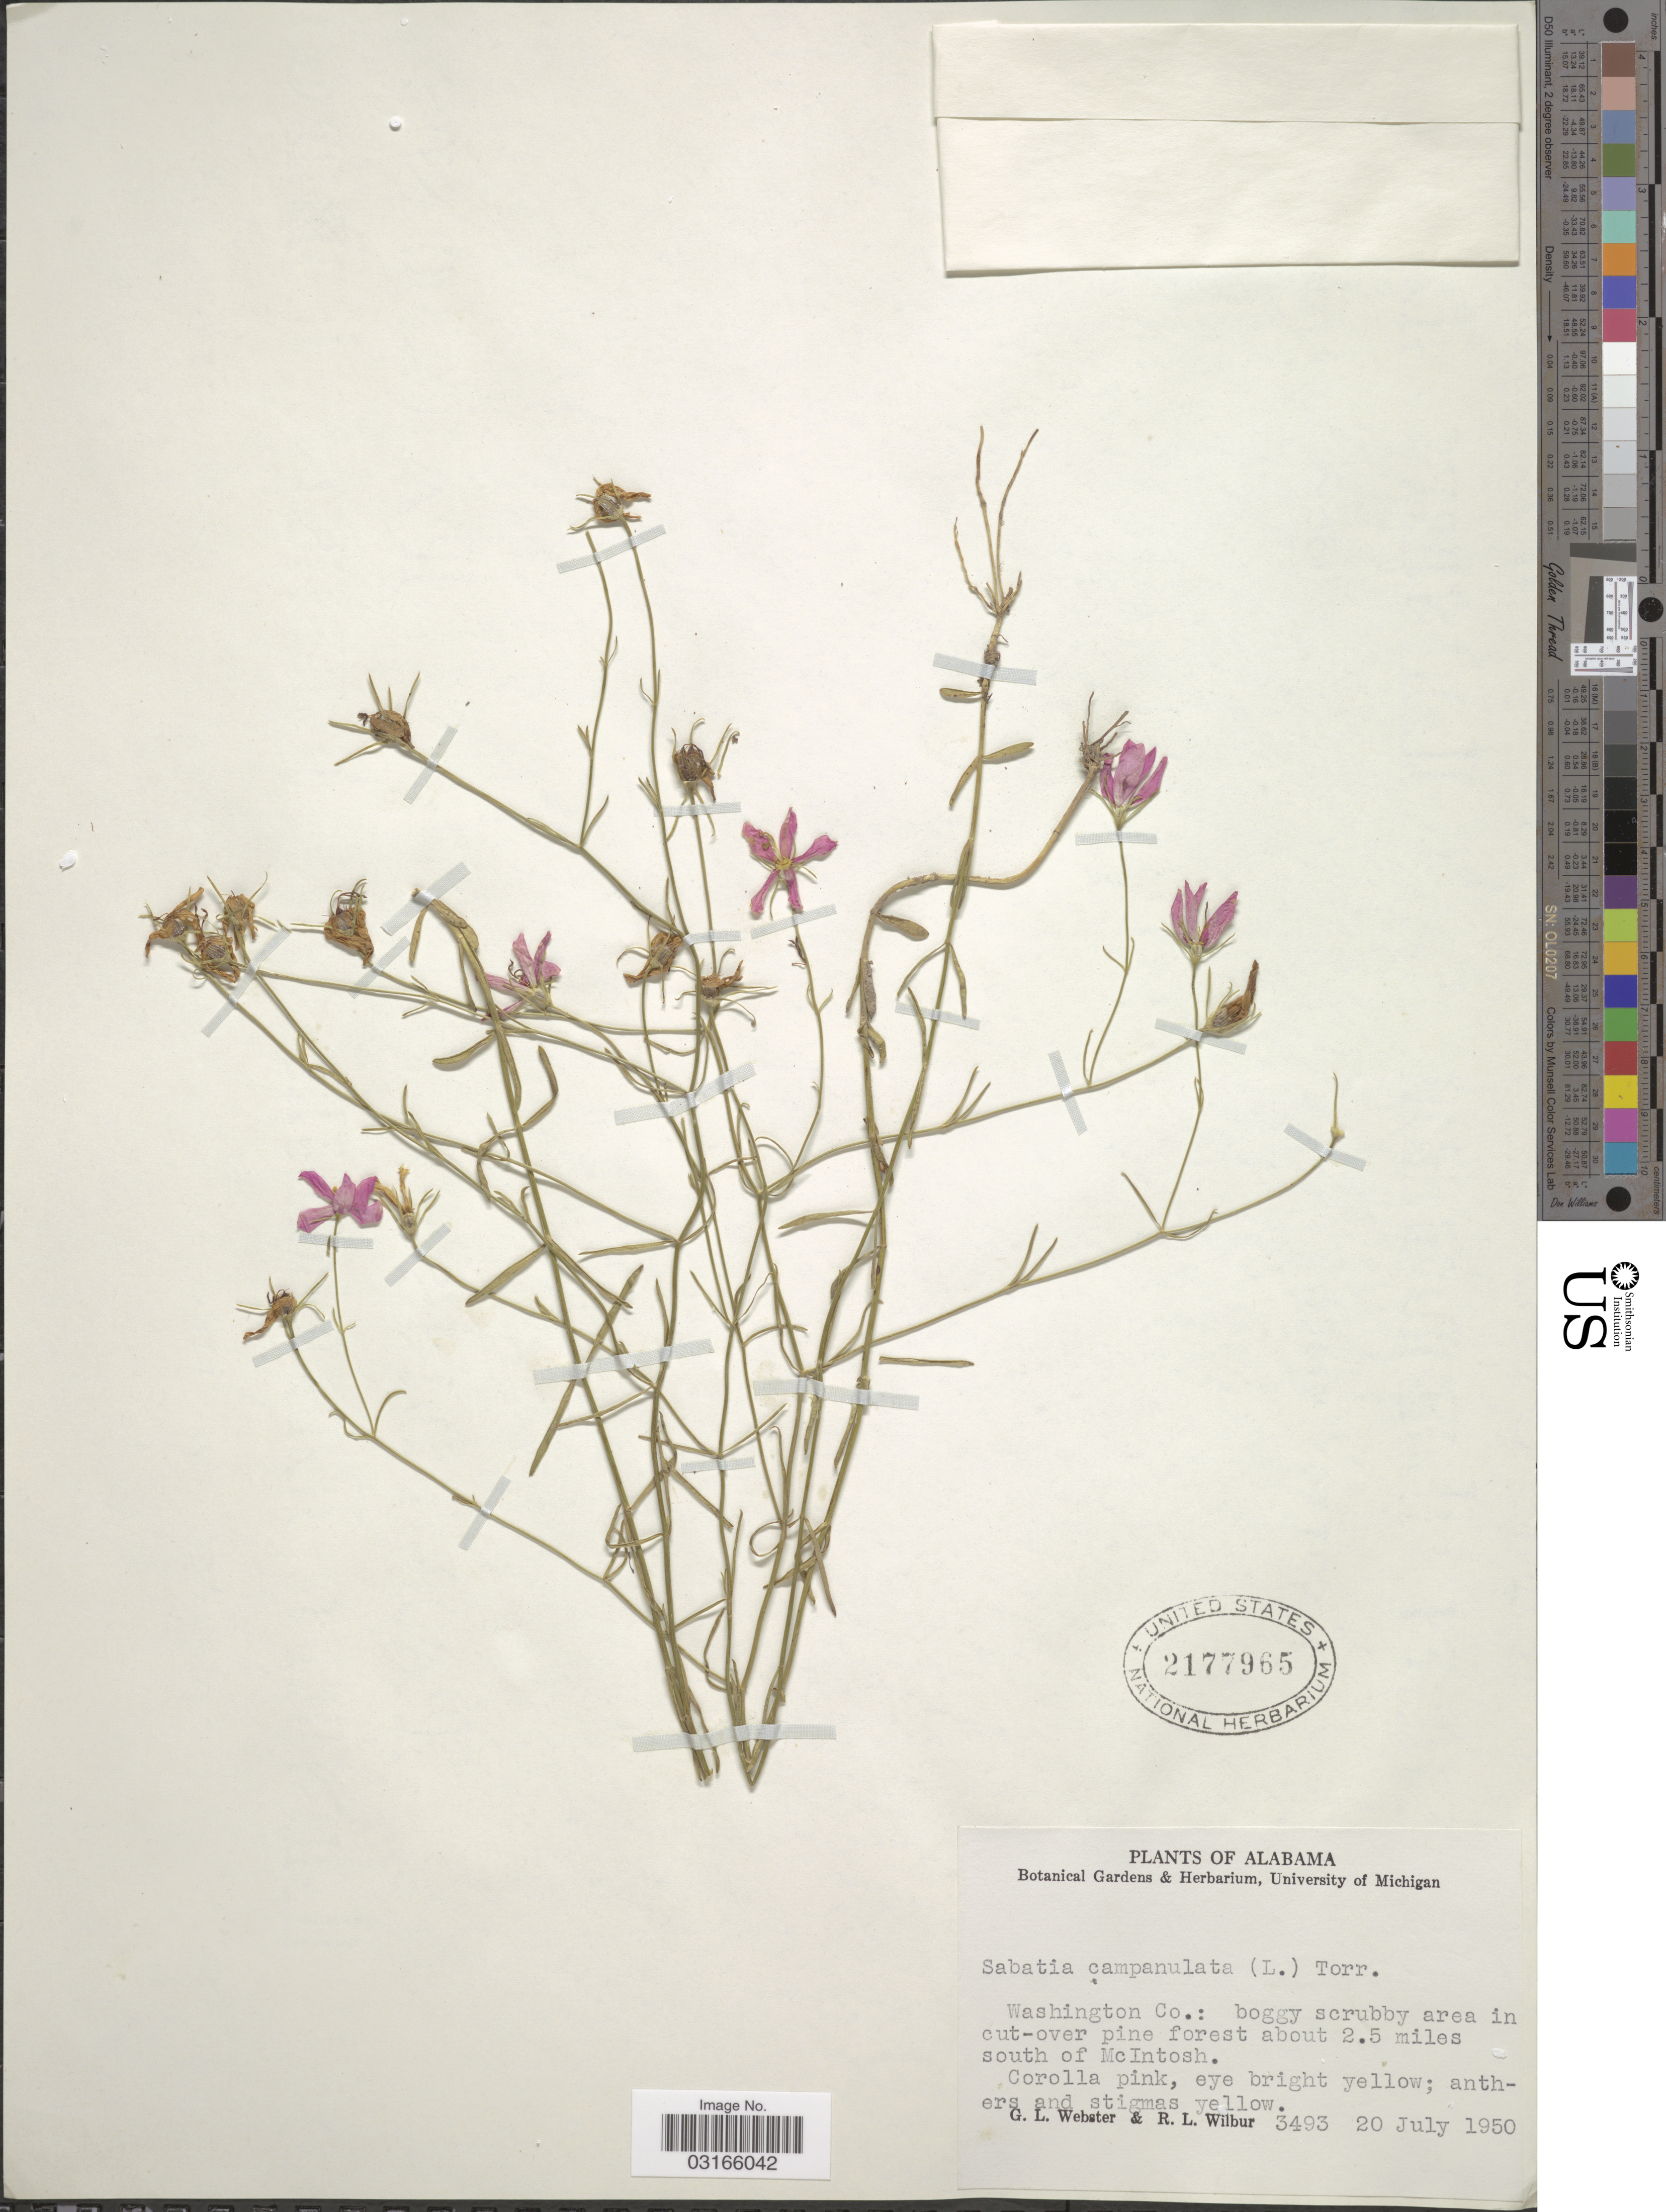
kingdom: Plantae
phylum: Tracheophyta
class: Magnoliopsida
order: Gentianales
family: Gentianaceae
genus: Sabatia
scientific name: Sabatia campanulata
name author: (L.) Torr.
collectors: G. L. Webster & R. L. Wilbur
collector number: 3493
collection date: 1950-07-20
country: United States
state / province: Alabama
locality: Washington Co.: boggy scrubby area in cut-over pine forest about 2.5 miles south of McIntosh.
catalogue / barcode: US 2177965